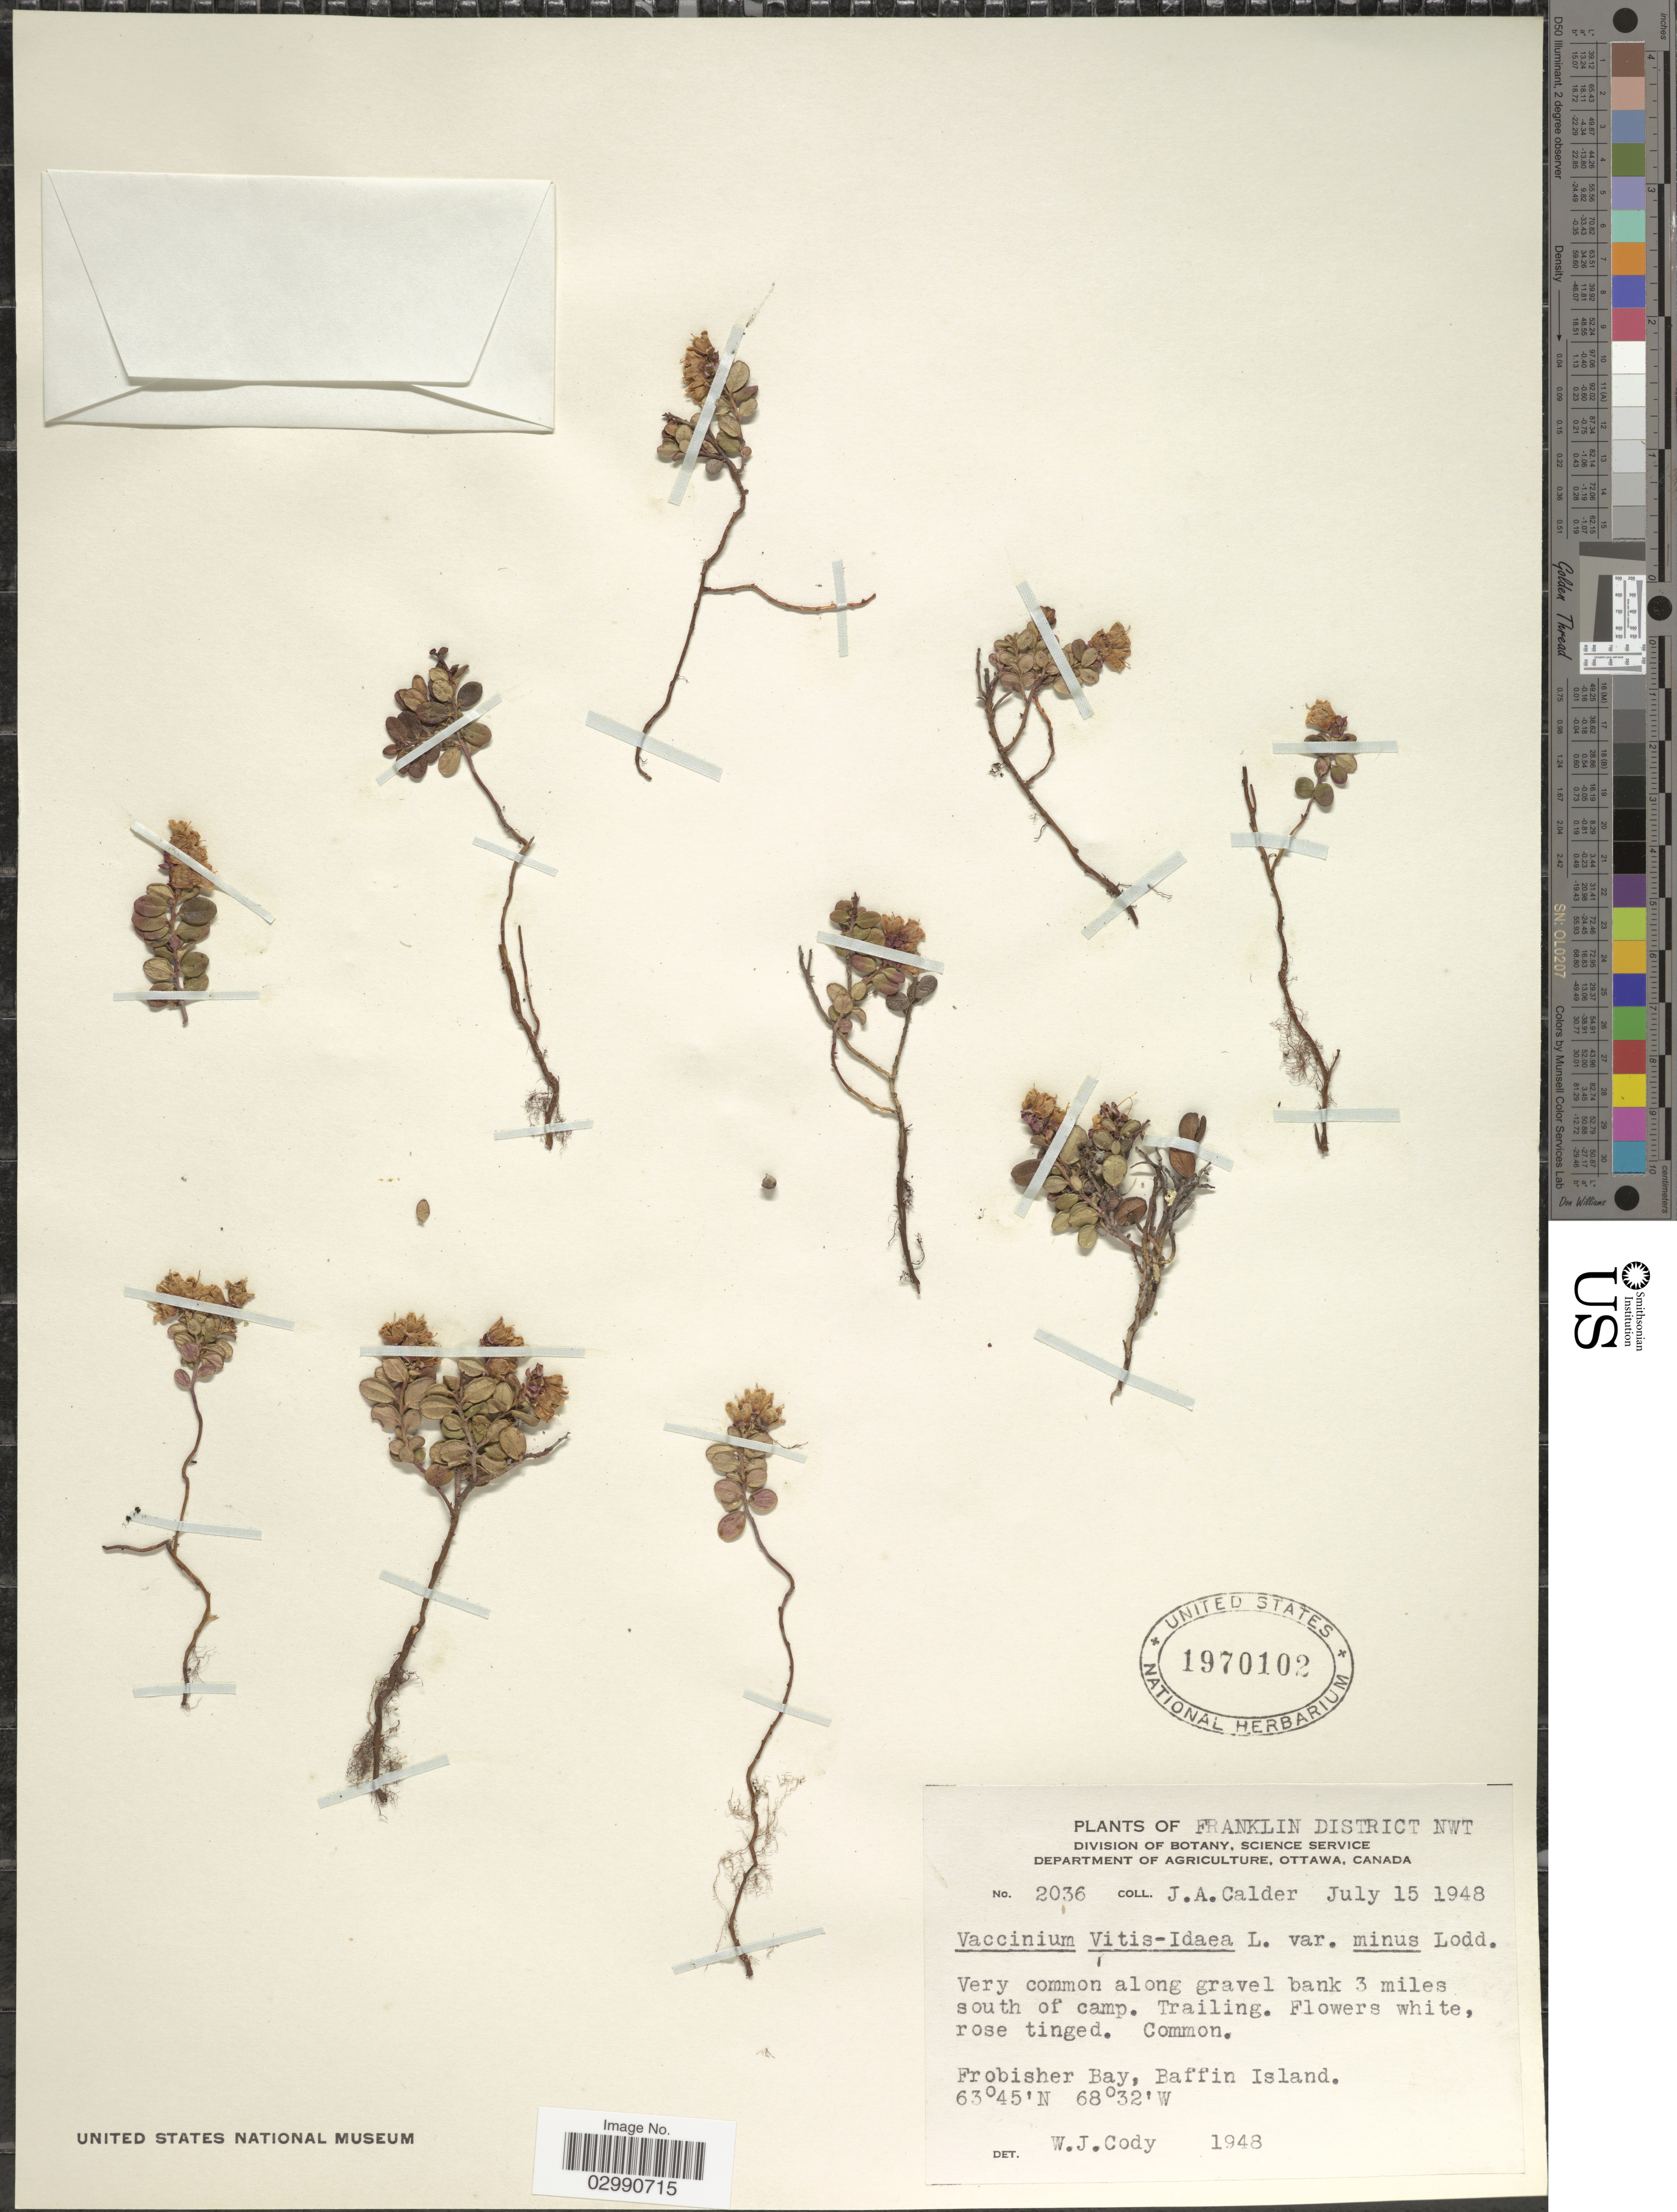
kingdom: Plantae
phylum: Tracheophyta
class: Magnoliopsida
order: Ericales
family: Ericaceae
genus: Vaccinium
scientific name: Vaccinium vitis-idaea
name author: L.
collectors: J. A. Calder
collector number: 2036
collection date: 1948-07-15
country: Canada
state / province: Northwest Territories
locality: Franklin District, NWT, Frobisher Bay, Baffin Island.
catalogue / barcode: US 1970102